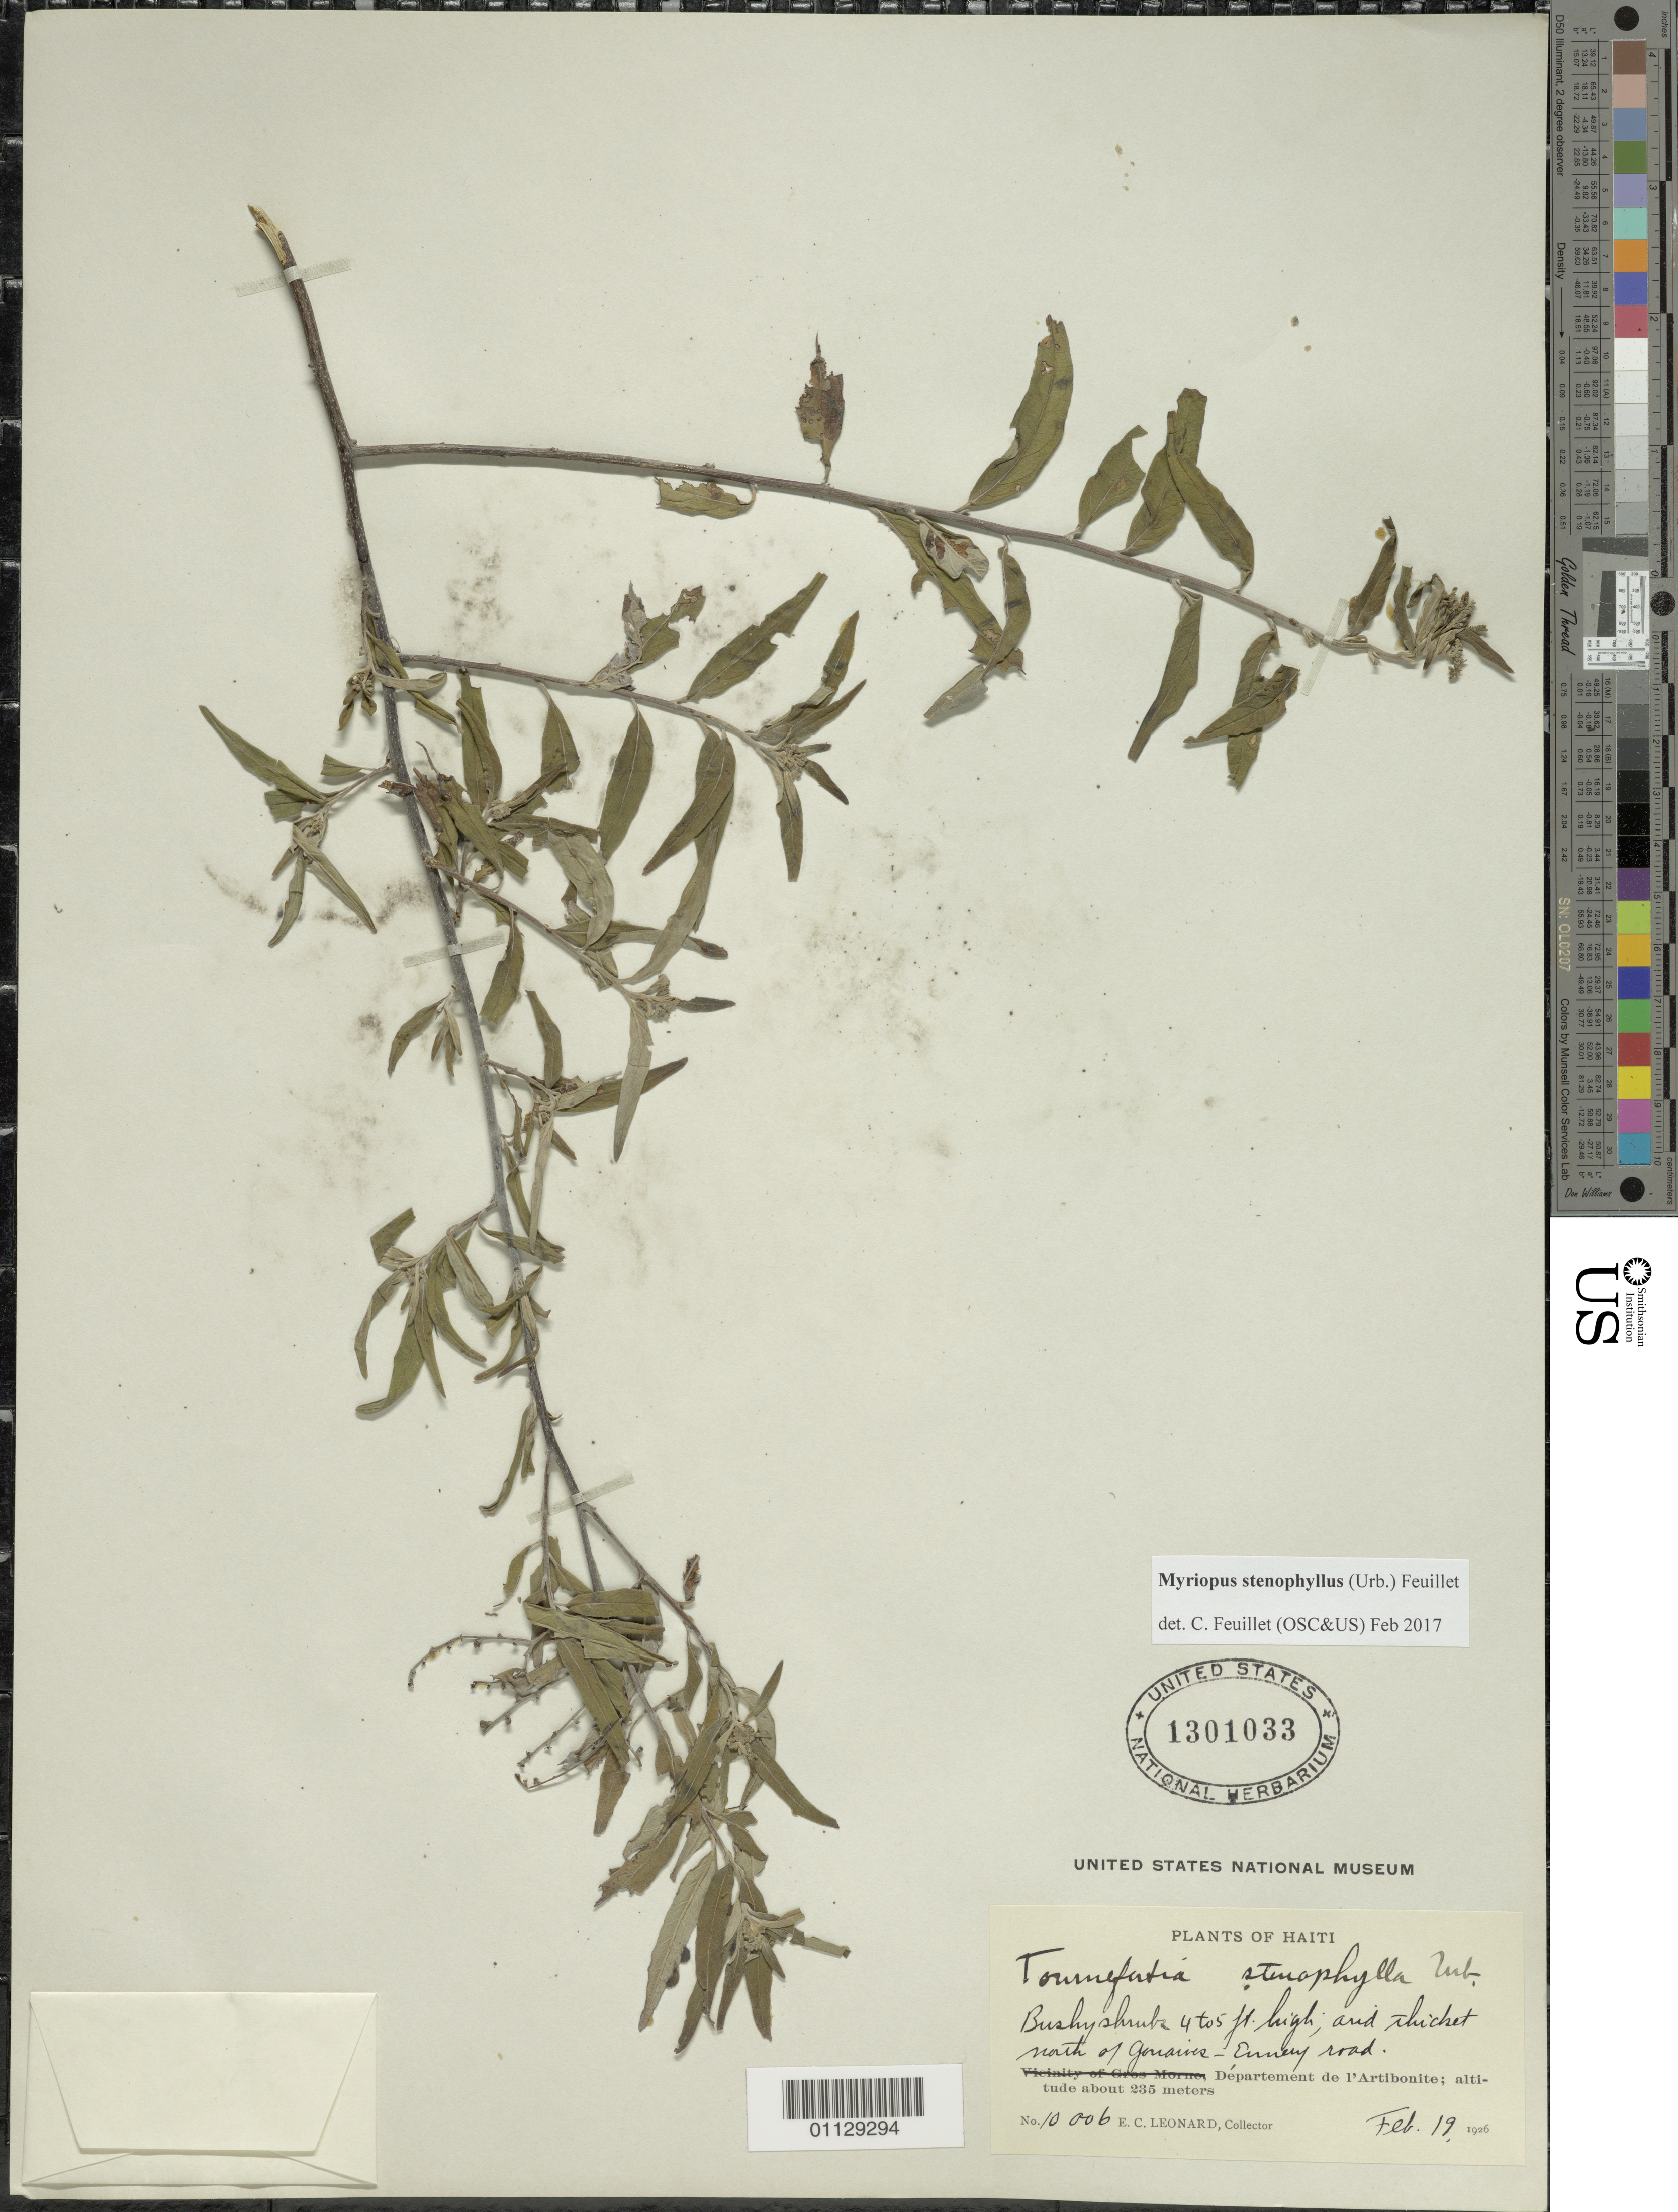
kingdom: Plantae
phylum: Tracheophyta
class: Magnoliopsida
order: Boraginales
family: Heliotropiaceae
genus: Myriopus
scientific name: Myriopus stenophyllus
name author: (Urb.) Feuillet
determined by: Feuillet, C.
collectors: E. C. Leonard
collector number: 10006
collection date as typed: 19 Feb 1926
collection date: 1926-02-19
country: Haiti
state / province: Artibonite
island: Hispaniola I.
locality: North of Gonaives, Ennery road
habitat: Arid thicket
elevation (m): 235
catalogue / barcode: US 1301033